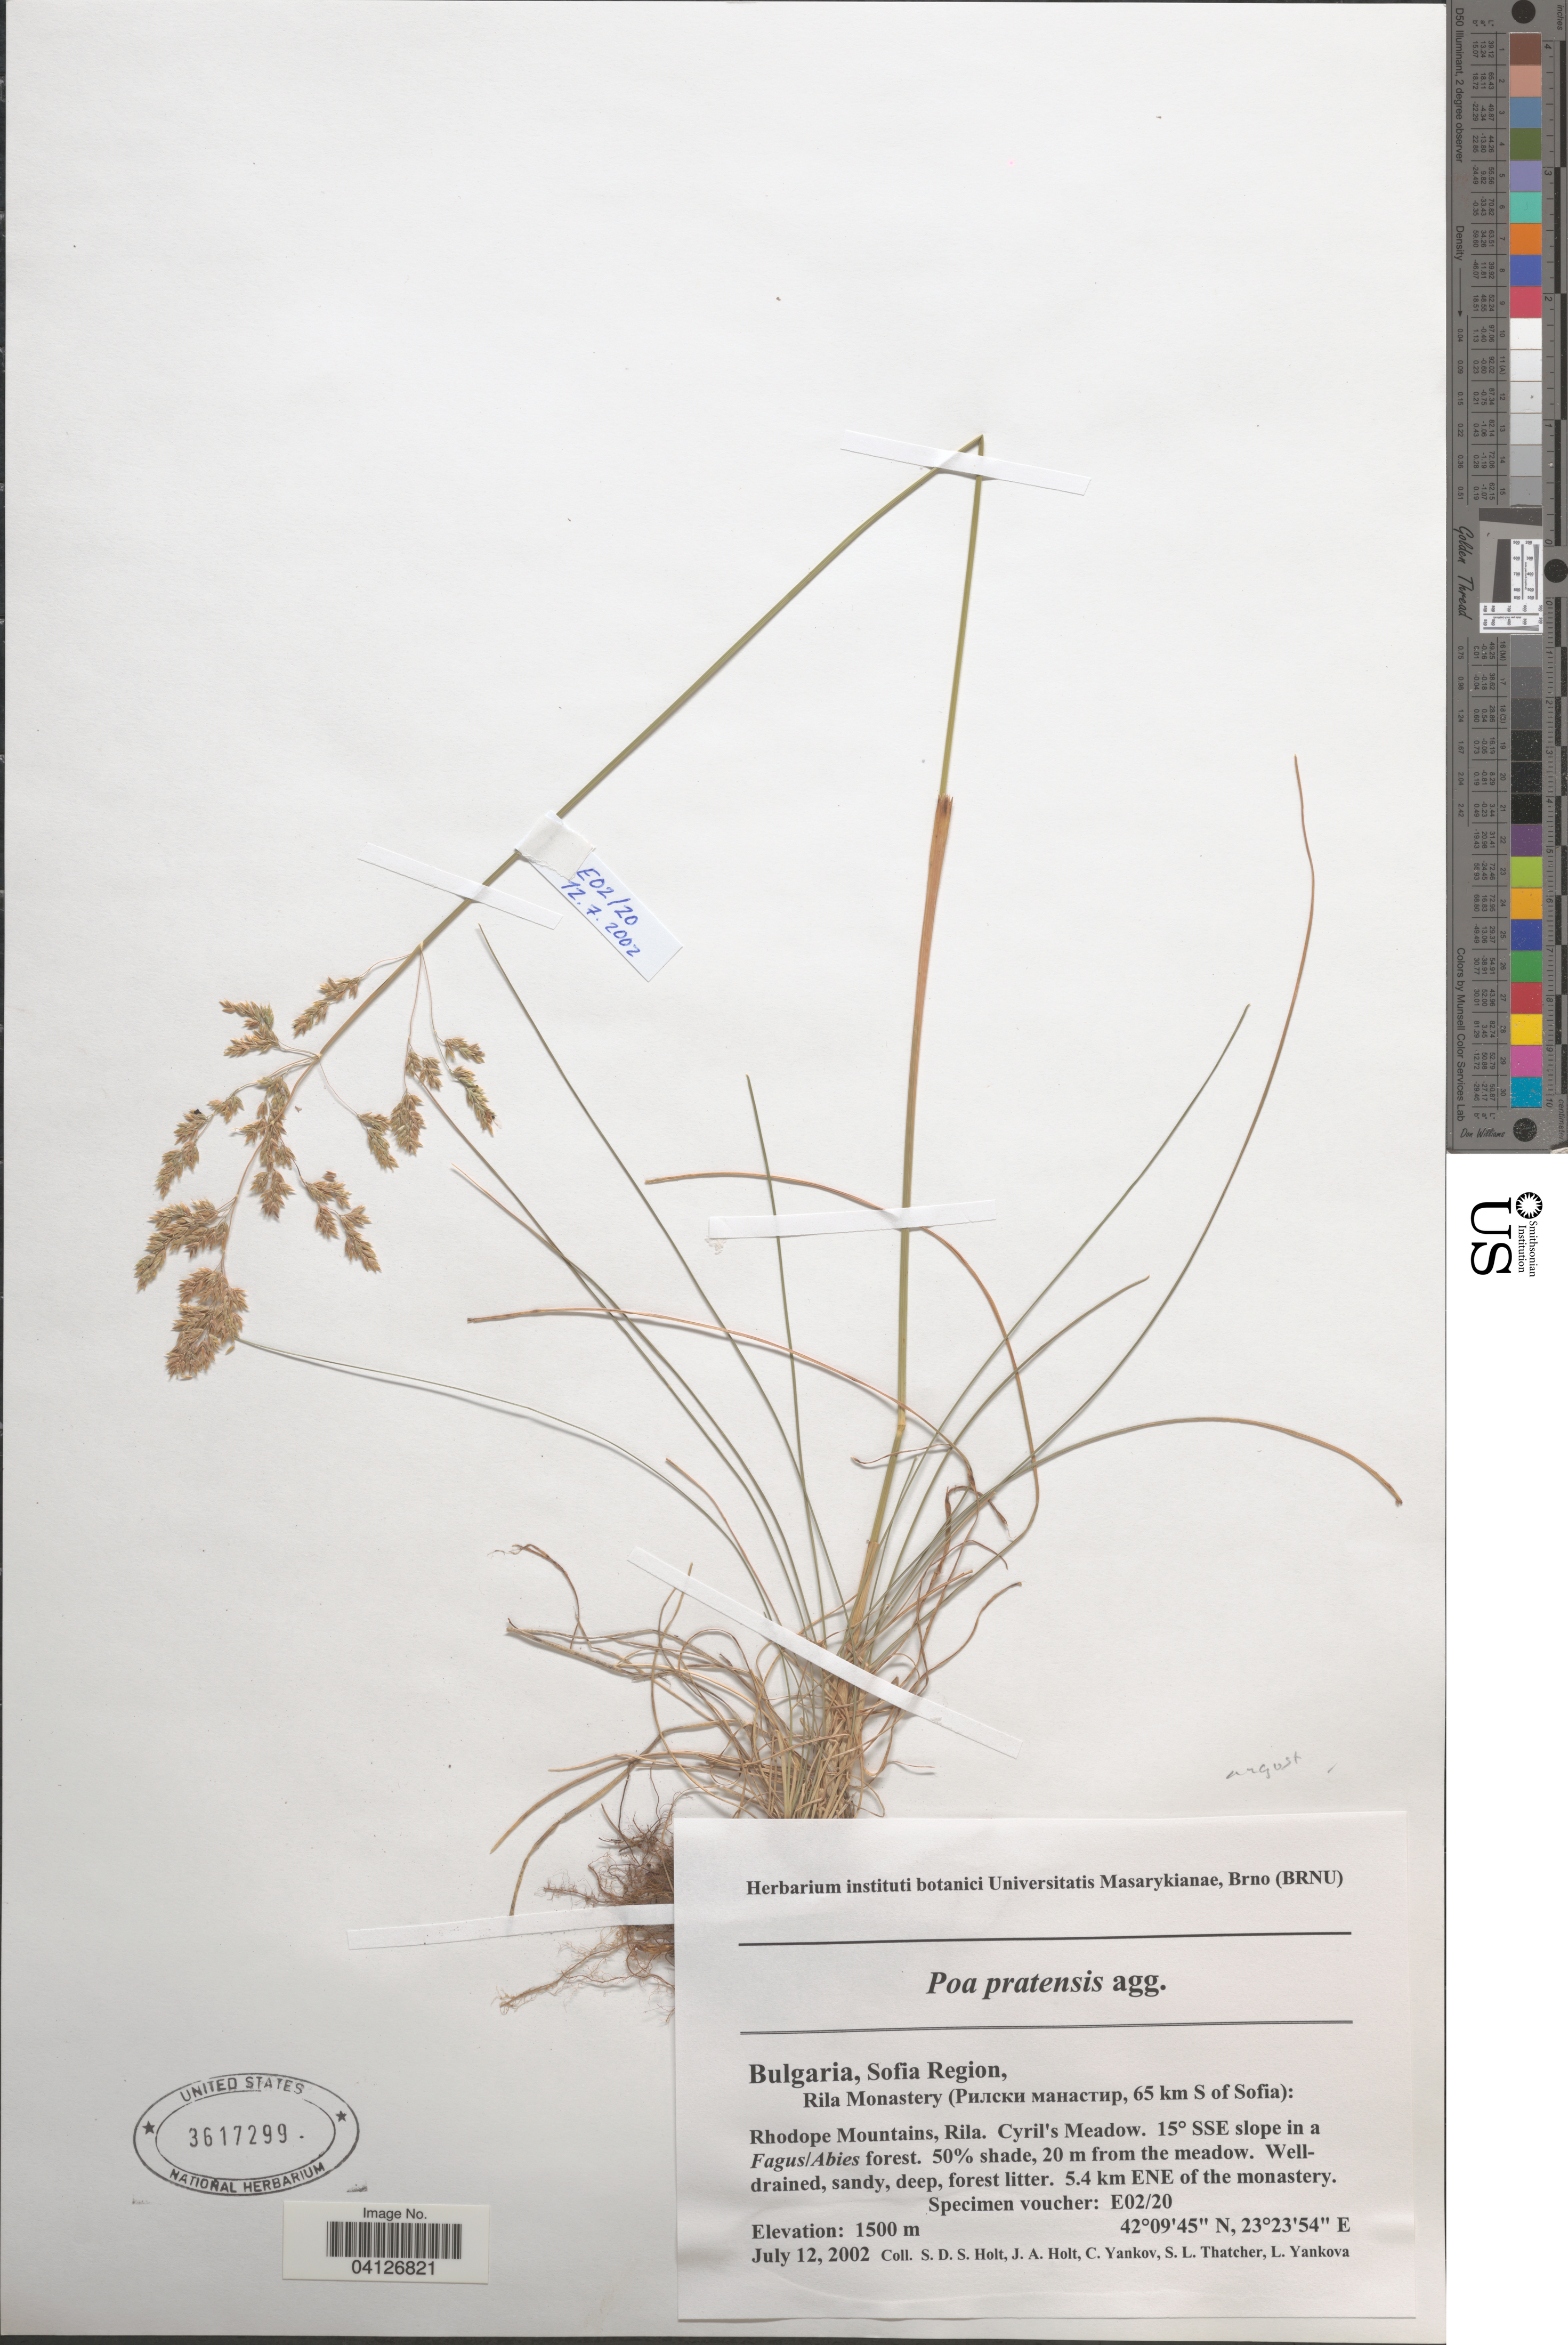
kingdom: Plantae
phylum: Tracheophyta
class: Liliopsida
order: Poales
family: Poaceae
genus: Poa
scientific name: Poa pratensis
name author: L.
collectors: S. Holt, J. Hotl, C. Yankov, S. L. Thatcher & L. Yankova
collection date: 2002-07-12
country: Bulgaria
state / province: Sofia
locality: Rila Monastery (X, 65 km S of Sofia): Rhodope Mountains, Rila. Cyril's Meadow, 15° SSE slope. 20 m from the meadow. 5.4 km ENE of the monastery.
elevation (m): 1500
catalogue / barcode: US 3617299